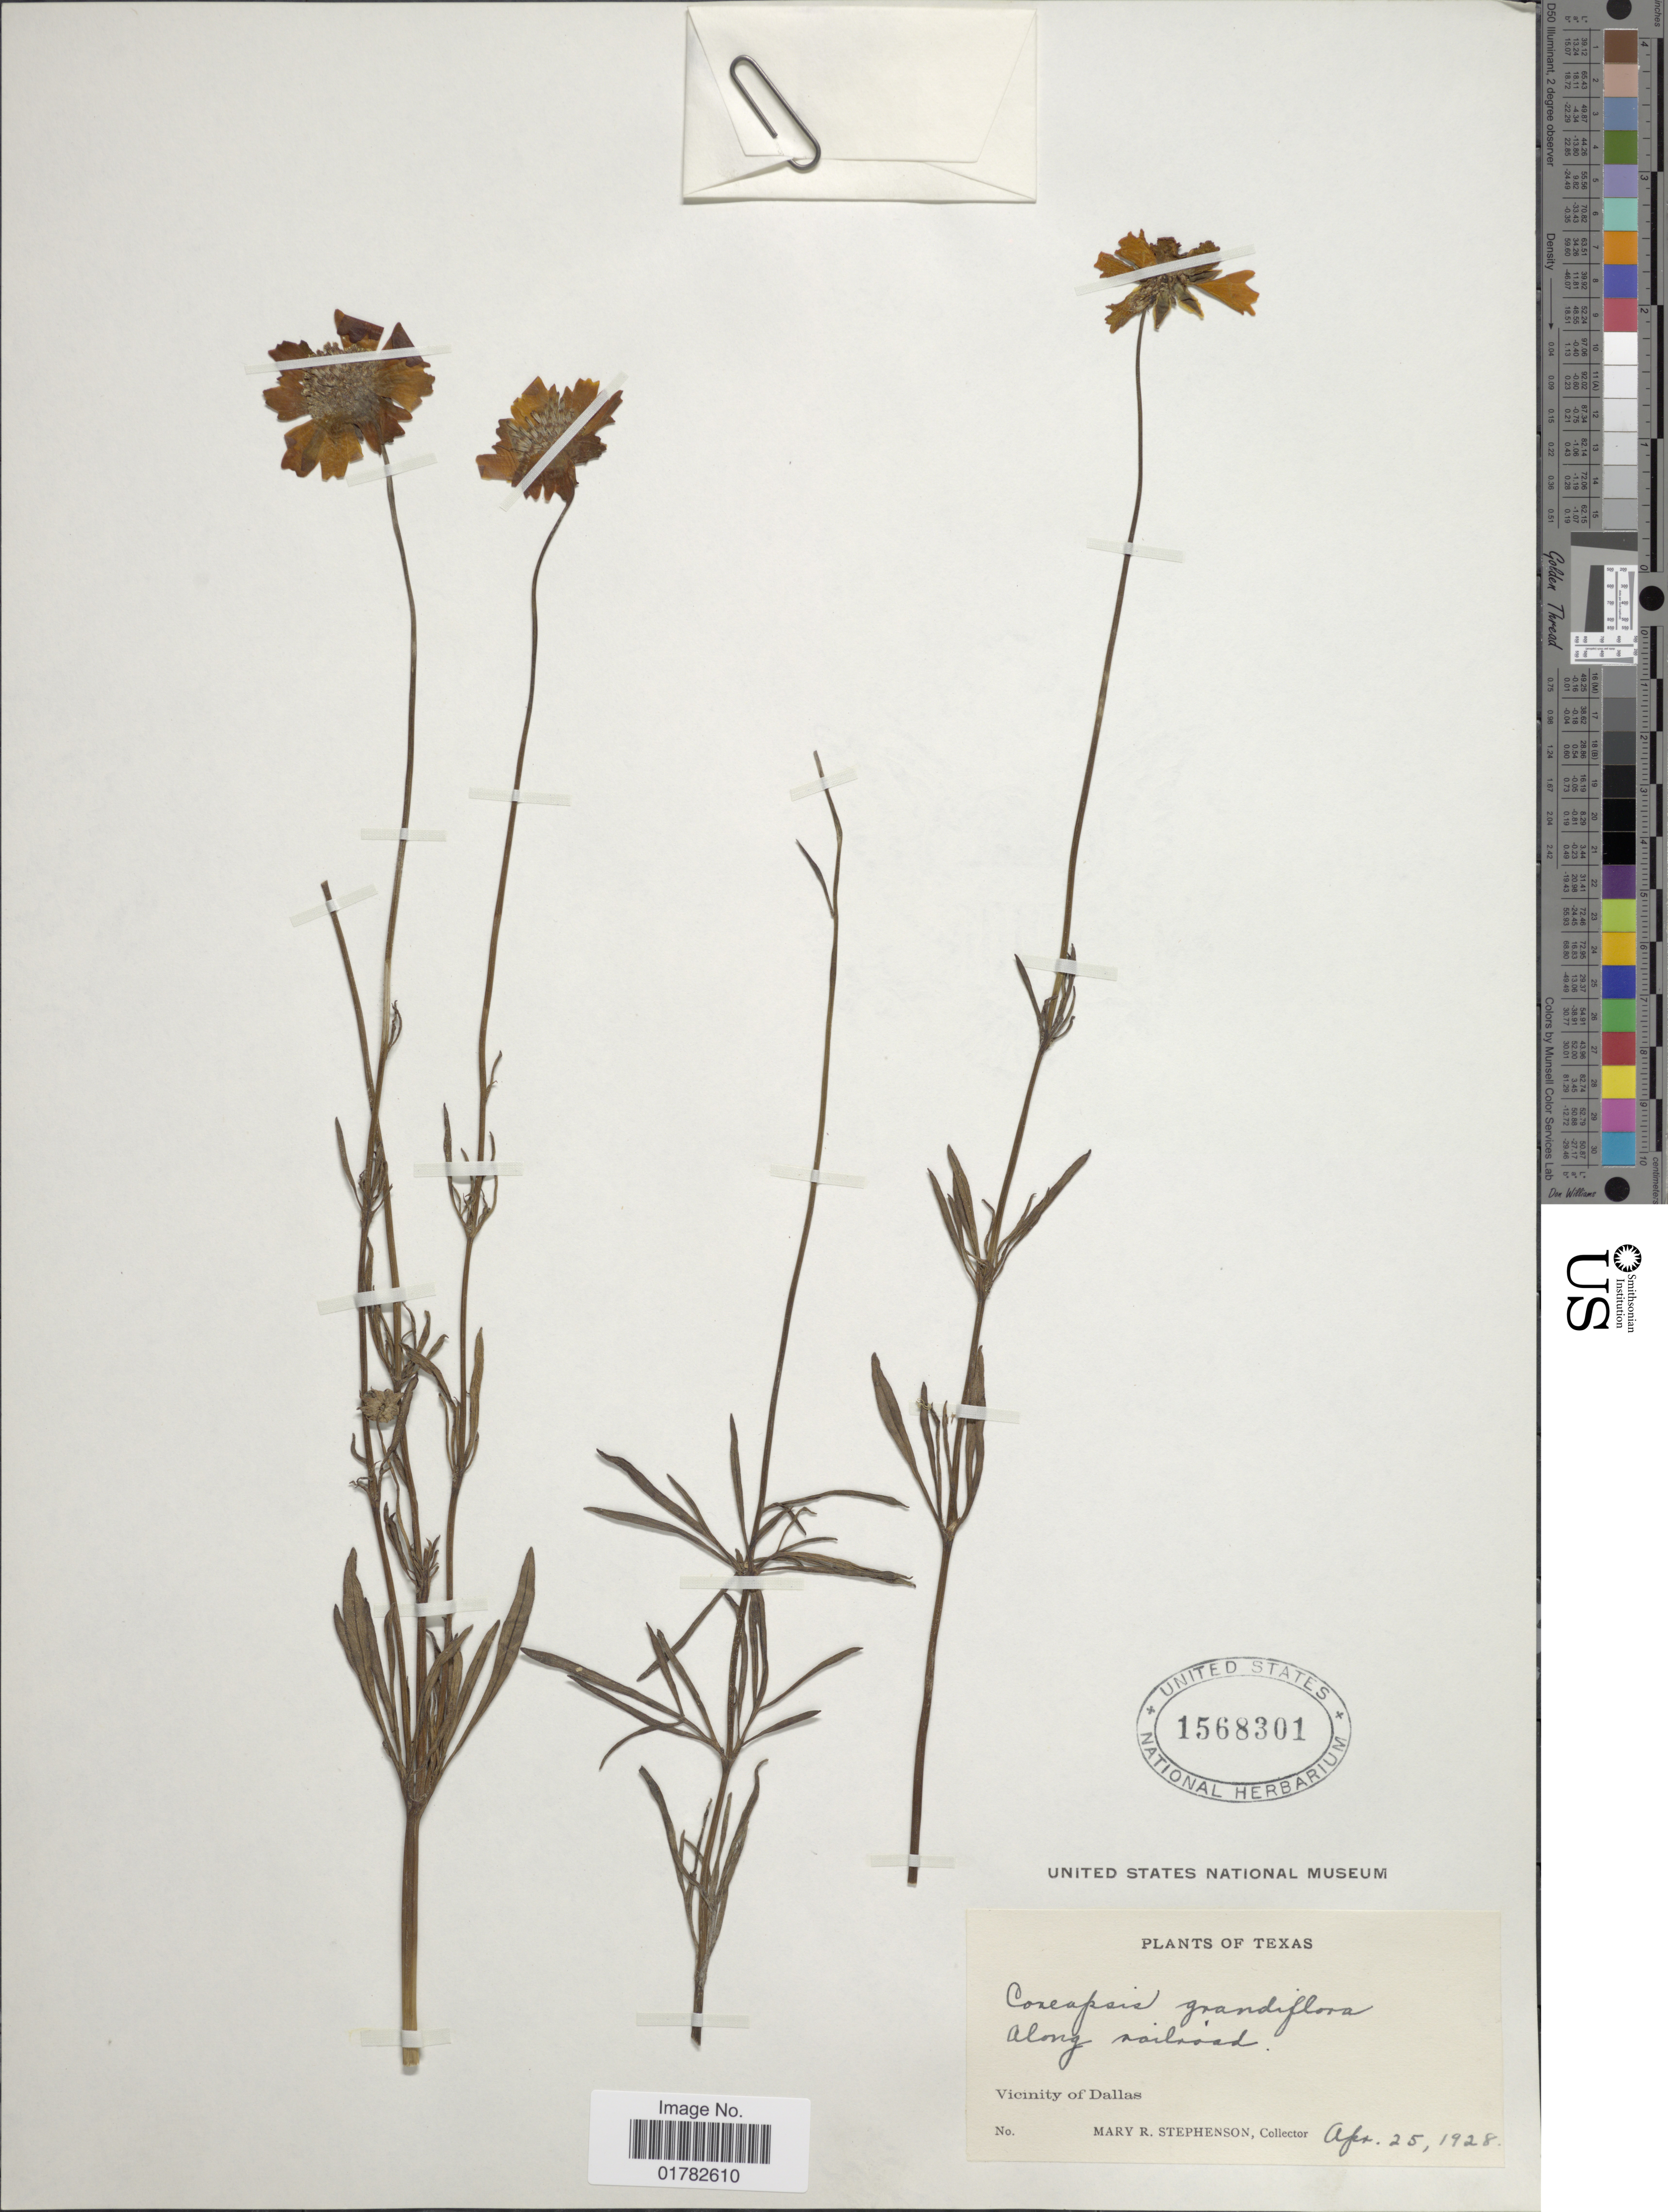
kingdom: Plantae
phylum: Tracheophyta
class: Magnoliopsida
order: Asterales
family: Asteraceae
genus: Coreopsis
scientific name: Coreopsis grandiflora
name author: Nutt.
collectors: M. Stephenson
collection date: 1928-04-25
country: United States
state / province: Texas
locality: Along railroad, Vicinity of Dallas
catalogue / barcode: US 1568301